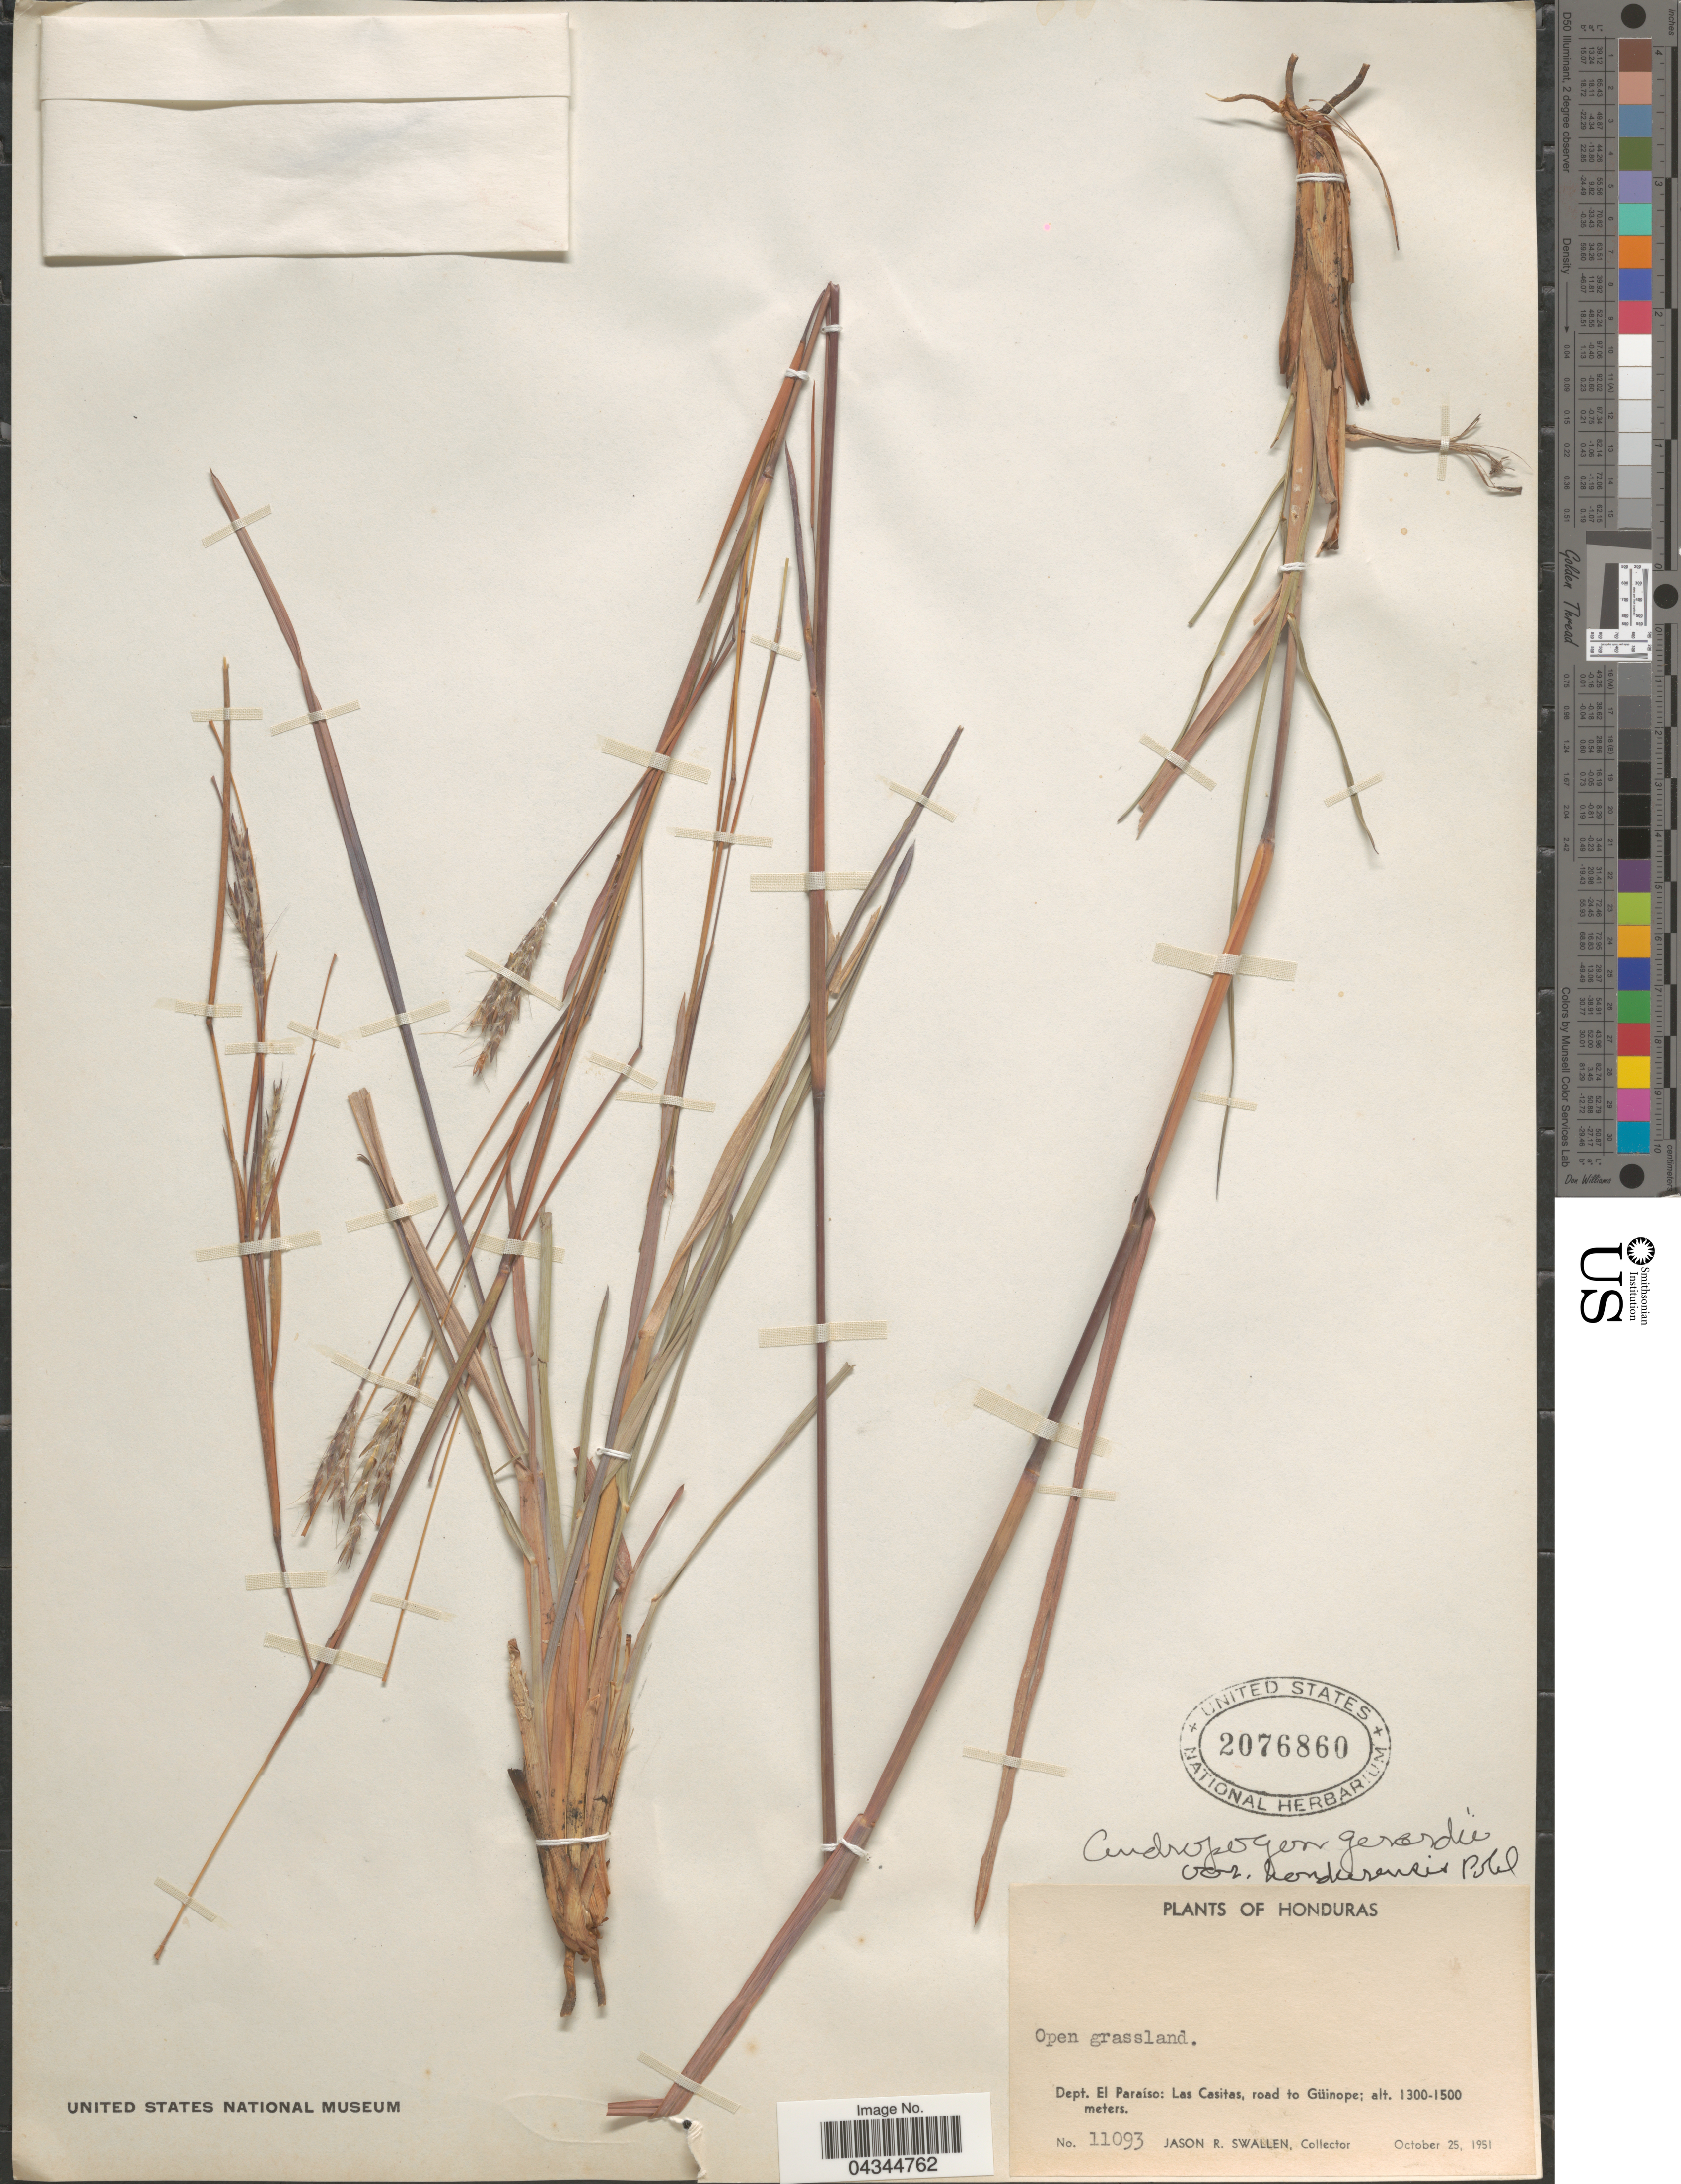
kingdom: Plantae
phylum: Tracheophyta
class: Liliopsida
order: Poales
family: Poaceae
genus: Andropogon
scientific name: Andropogon gerardii var. hondurensis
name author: R.W. Pohl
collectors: J. R. Swallen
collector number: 11093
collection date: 1951-10-25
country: Honduras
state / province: El Paraiso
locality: Open grassland. Dept. El Paraíso: Las Casitas, road to Güinope.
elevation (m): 1300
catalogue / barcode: US 2076860